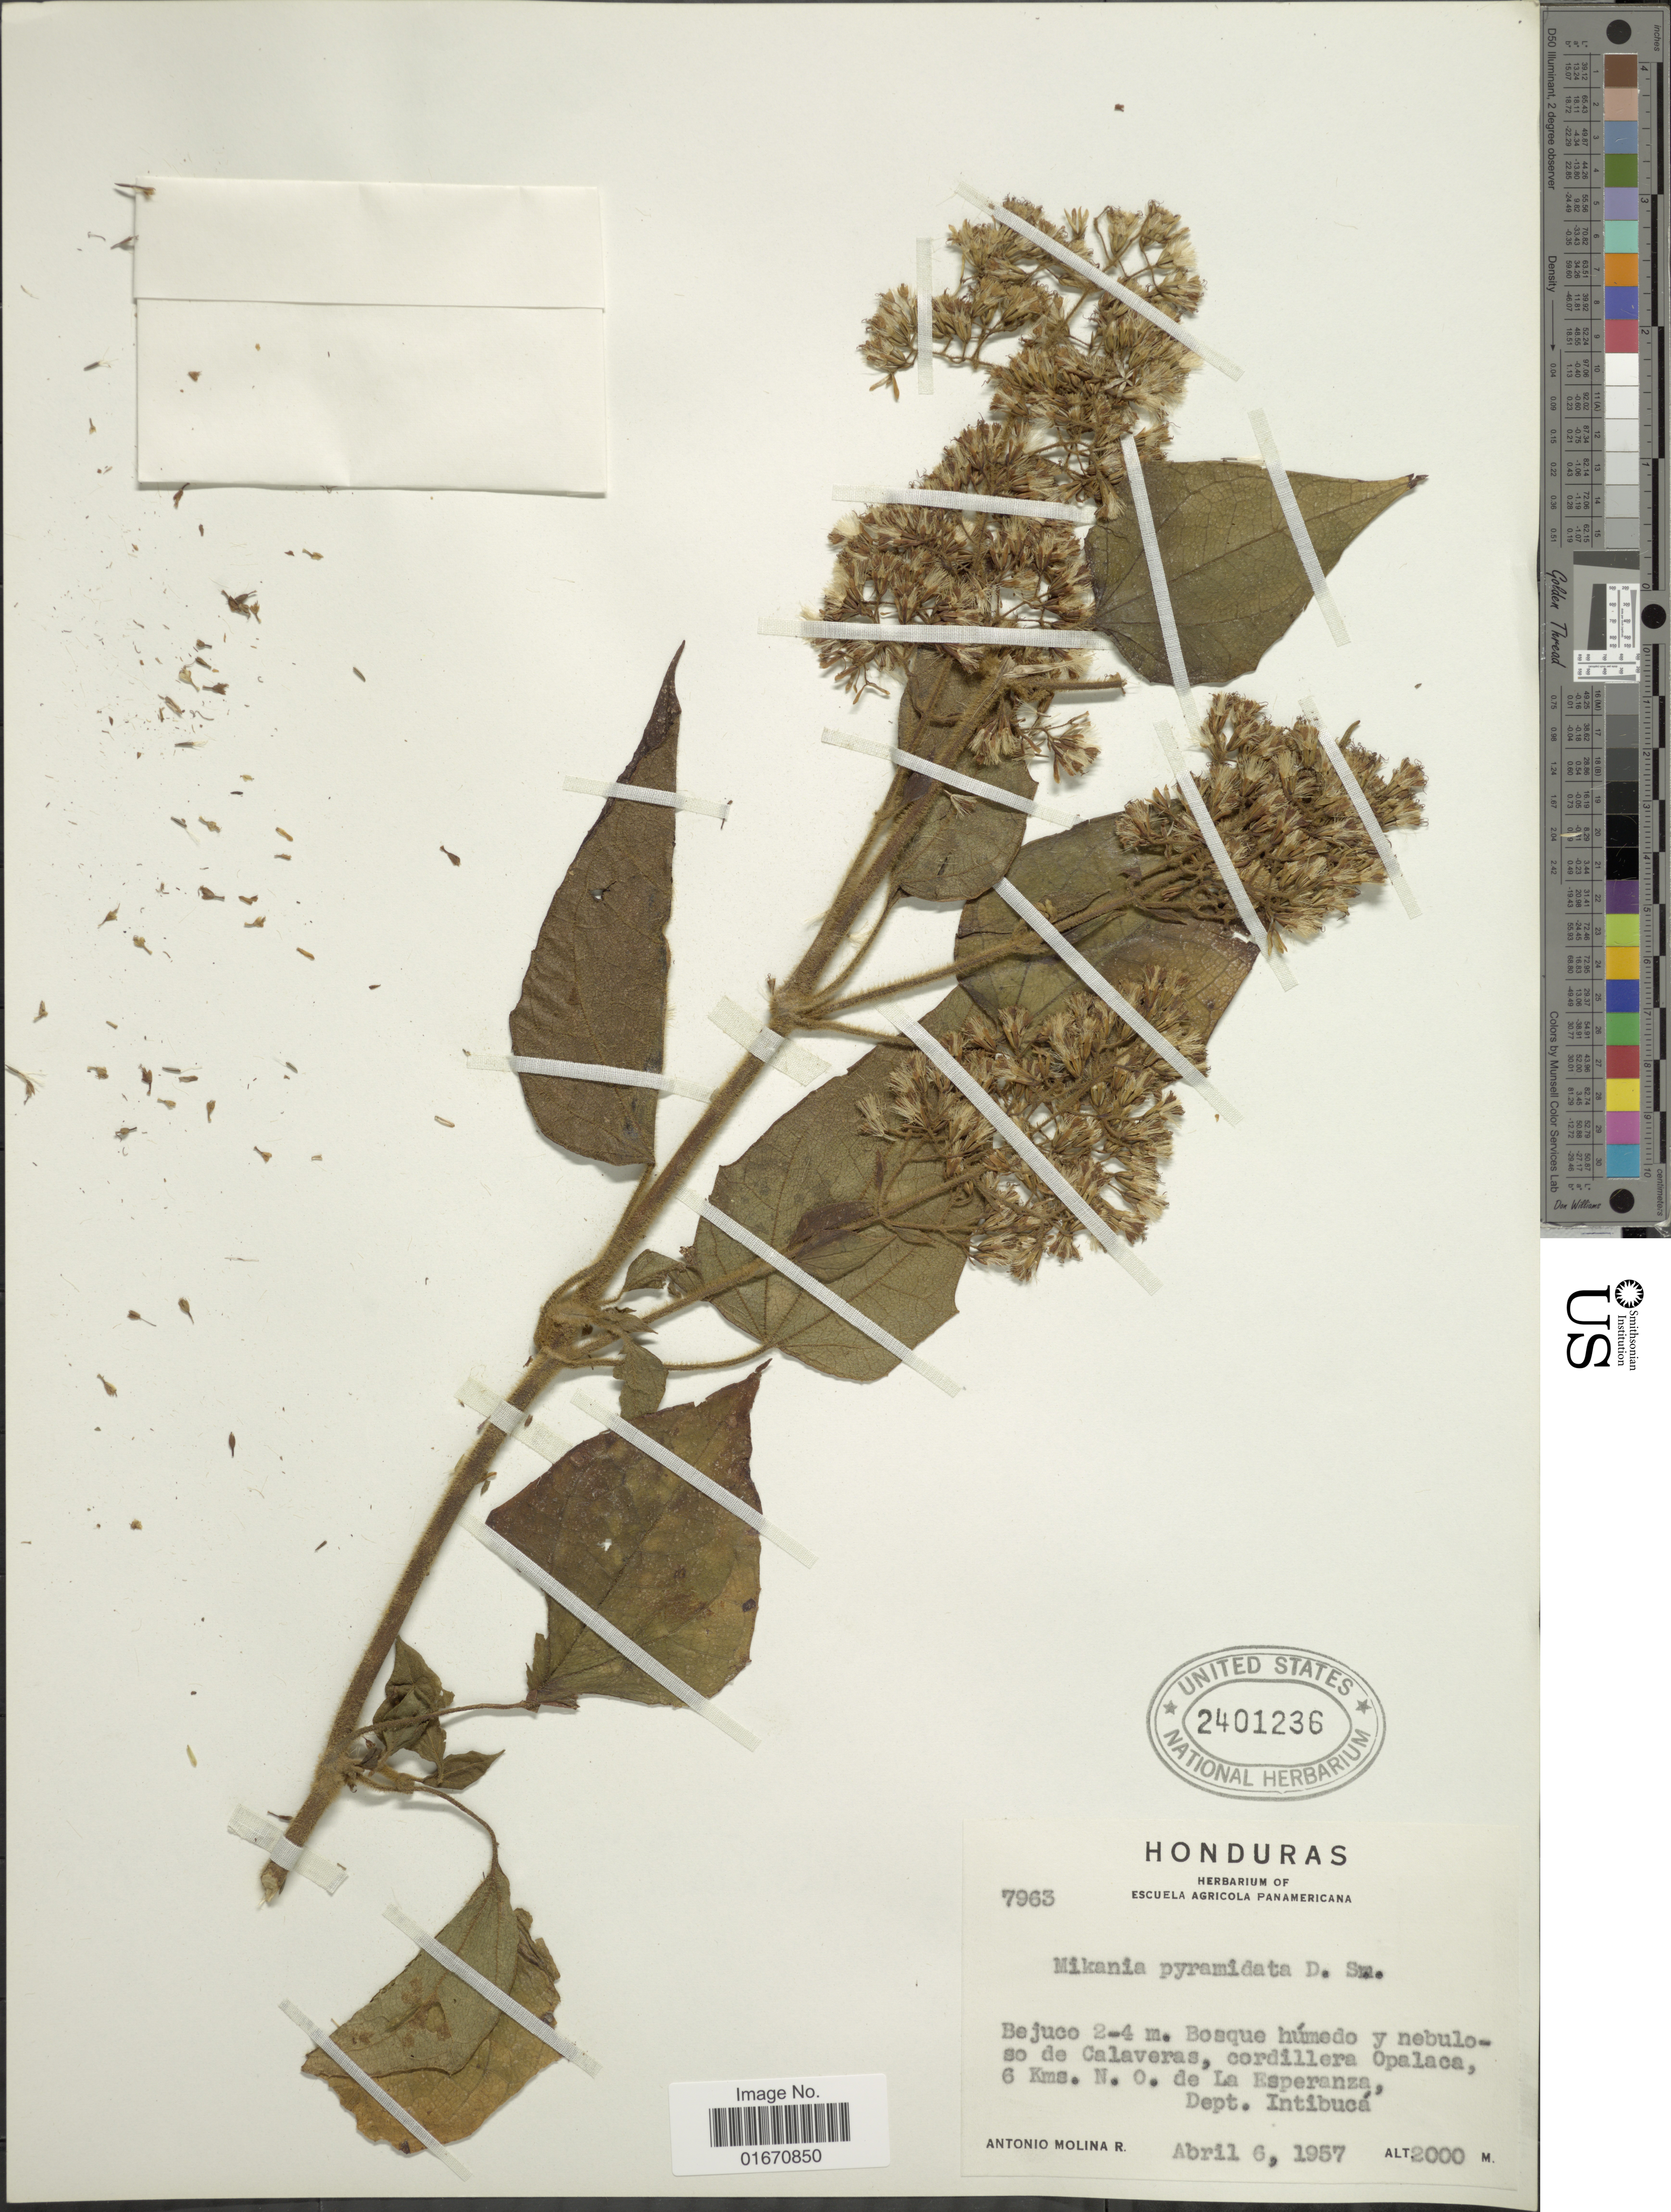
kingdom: Plantae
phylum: Tracheophyta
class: Magnoliopsida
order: Asterales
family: Asteraceae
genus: Mikania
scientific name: Mikania pyramidata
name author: Donn. Sm.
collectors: A. Molina R.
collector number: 7963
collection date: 1957-04-06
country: Honduras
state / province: Intibuca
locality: Bosque humedo y nebuloso de Calaveras, cordillera Opalaca, 6 kms N.O. de La Esperanza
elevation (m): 2000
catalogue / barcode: US 2401236